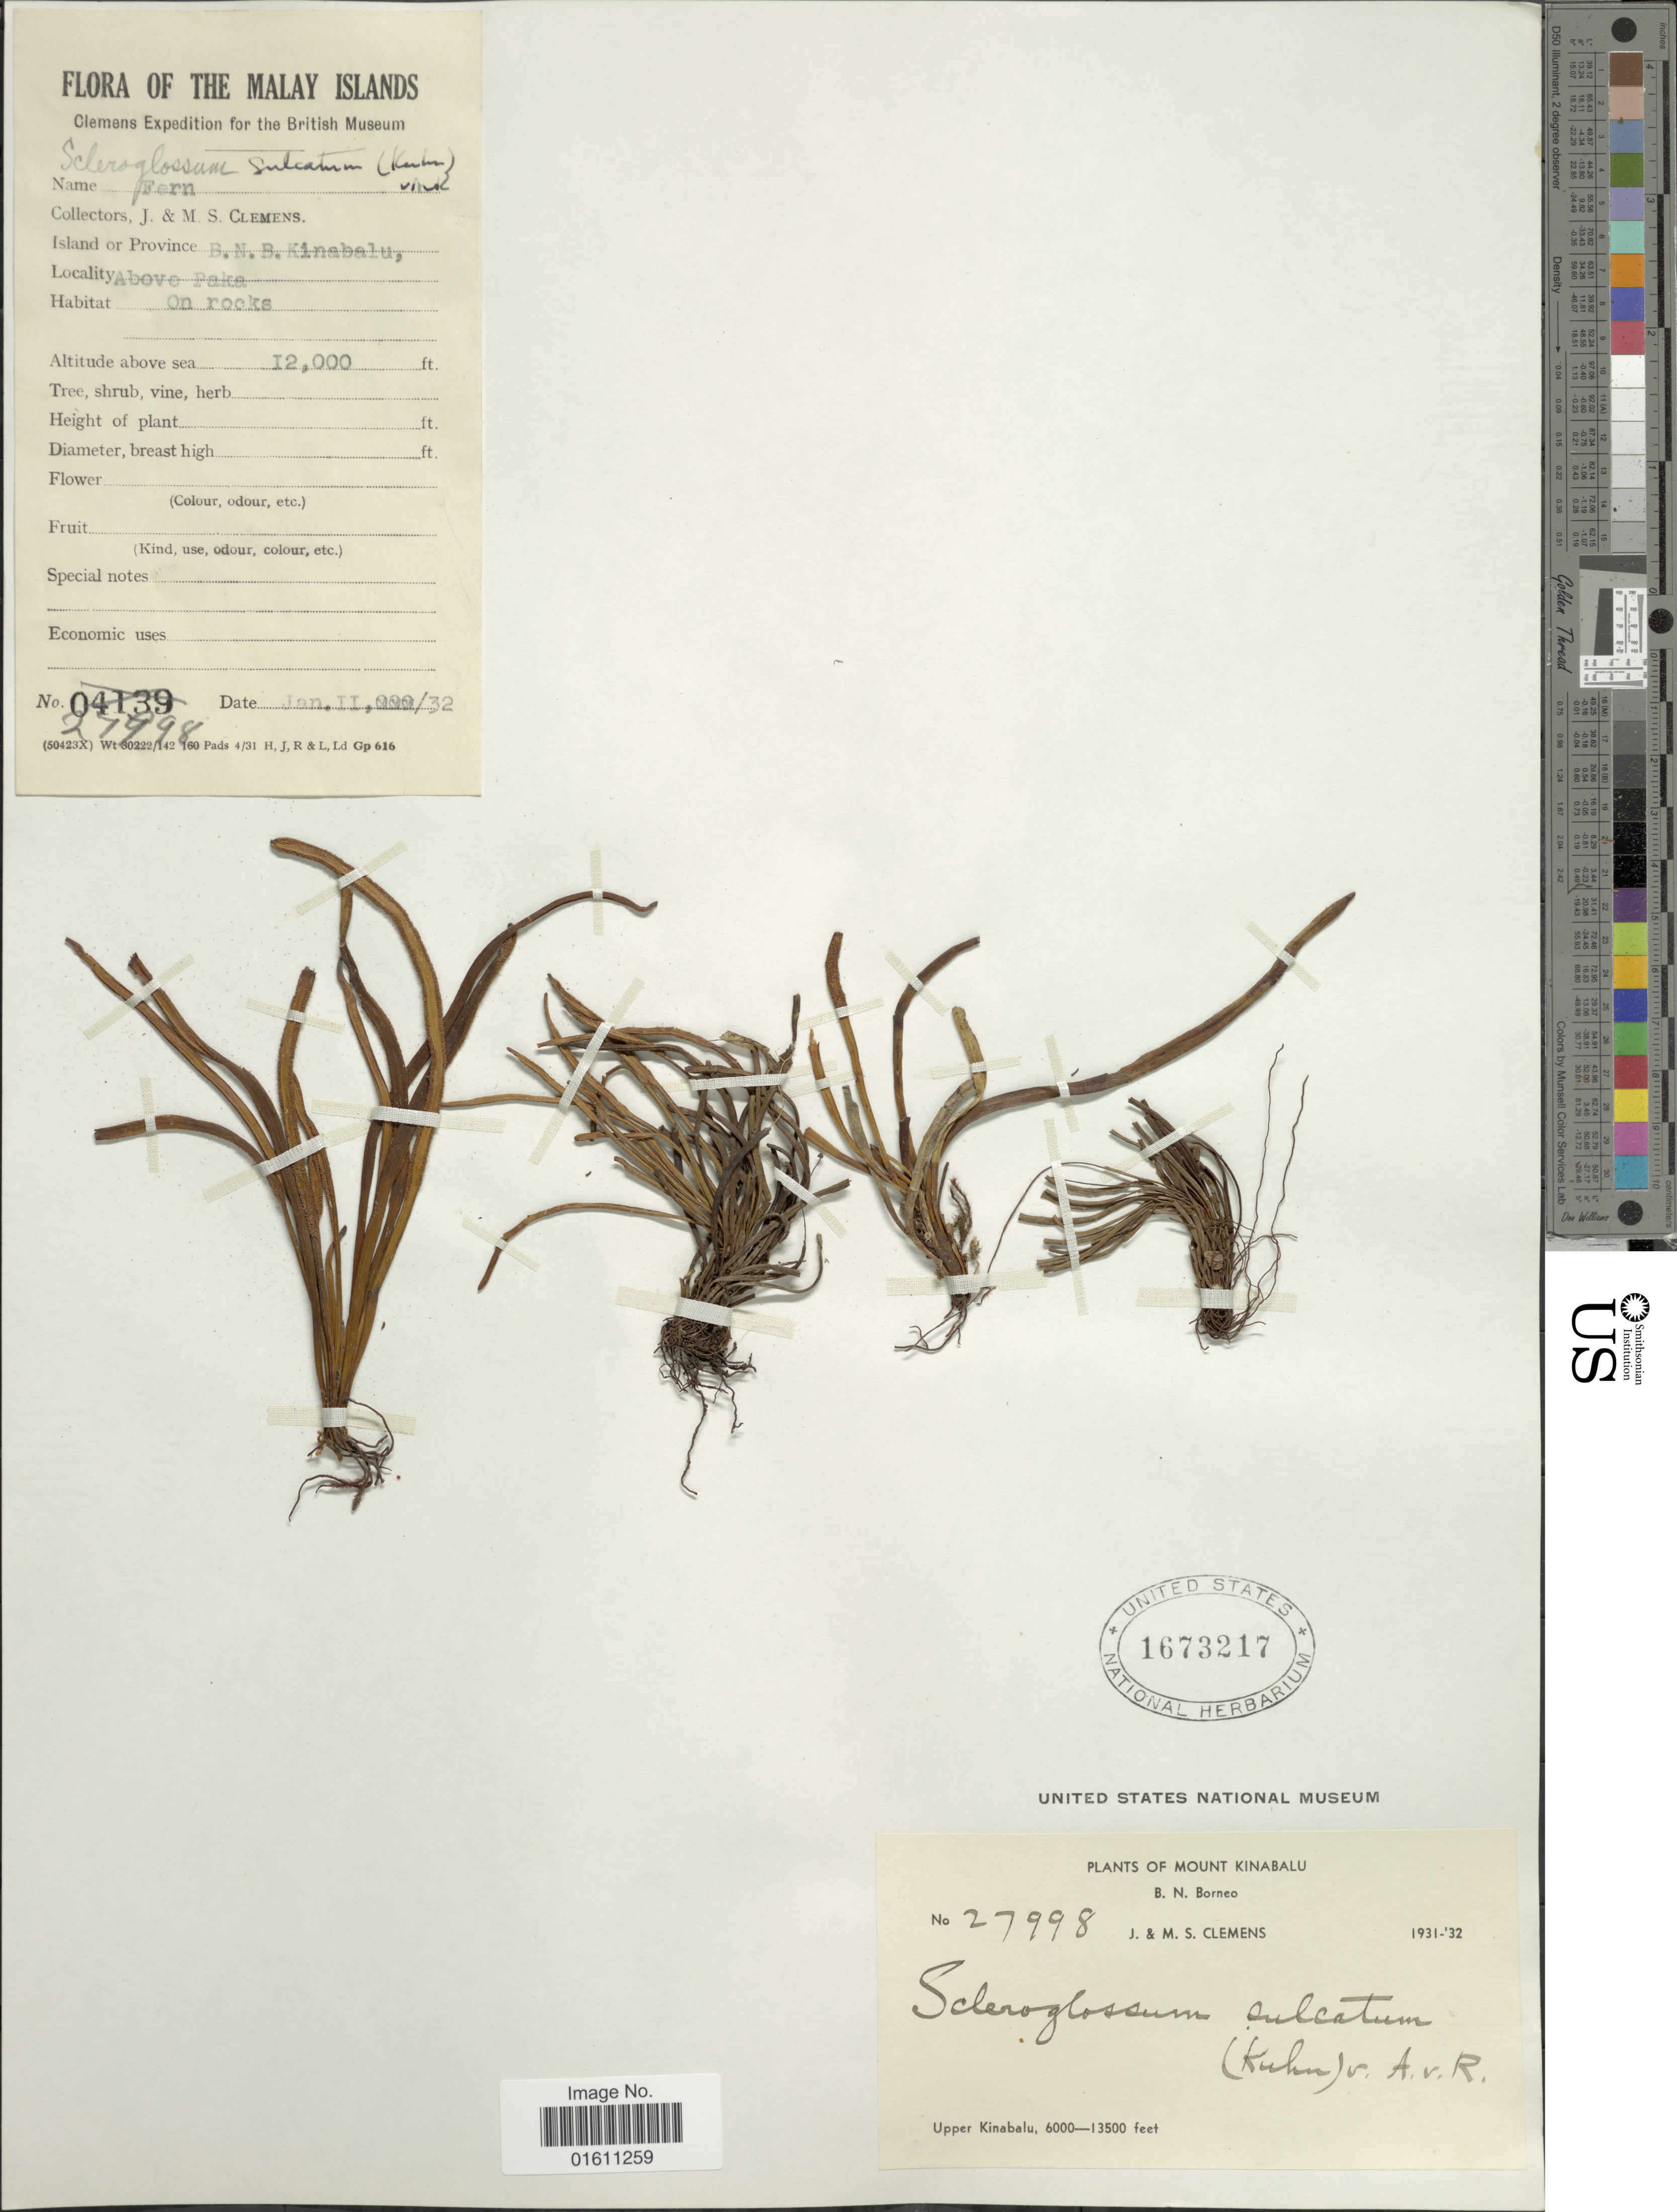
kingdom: Plantae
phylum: Tracheophyta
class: Polypodiopsida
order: Polypodiales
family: Polypodiaceae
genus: Scleroglossum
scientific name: Scleroglossum sulcatum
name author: (Mett. ex Kuhn) Alderw.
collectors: J. Clemens & M. S. Clemens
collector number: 27998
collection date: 1932-01-11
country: Malaysia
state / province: Sabah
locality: Mount Kinabalu, B. N. Borneo, Upper Kinabalu. The Malay Islands, Above Paka.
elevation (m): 3658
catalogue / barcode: US 1673217